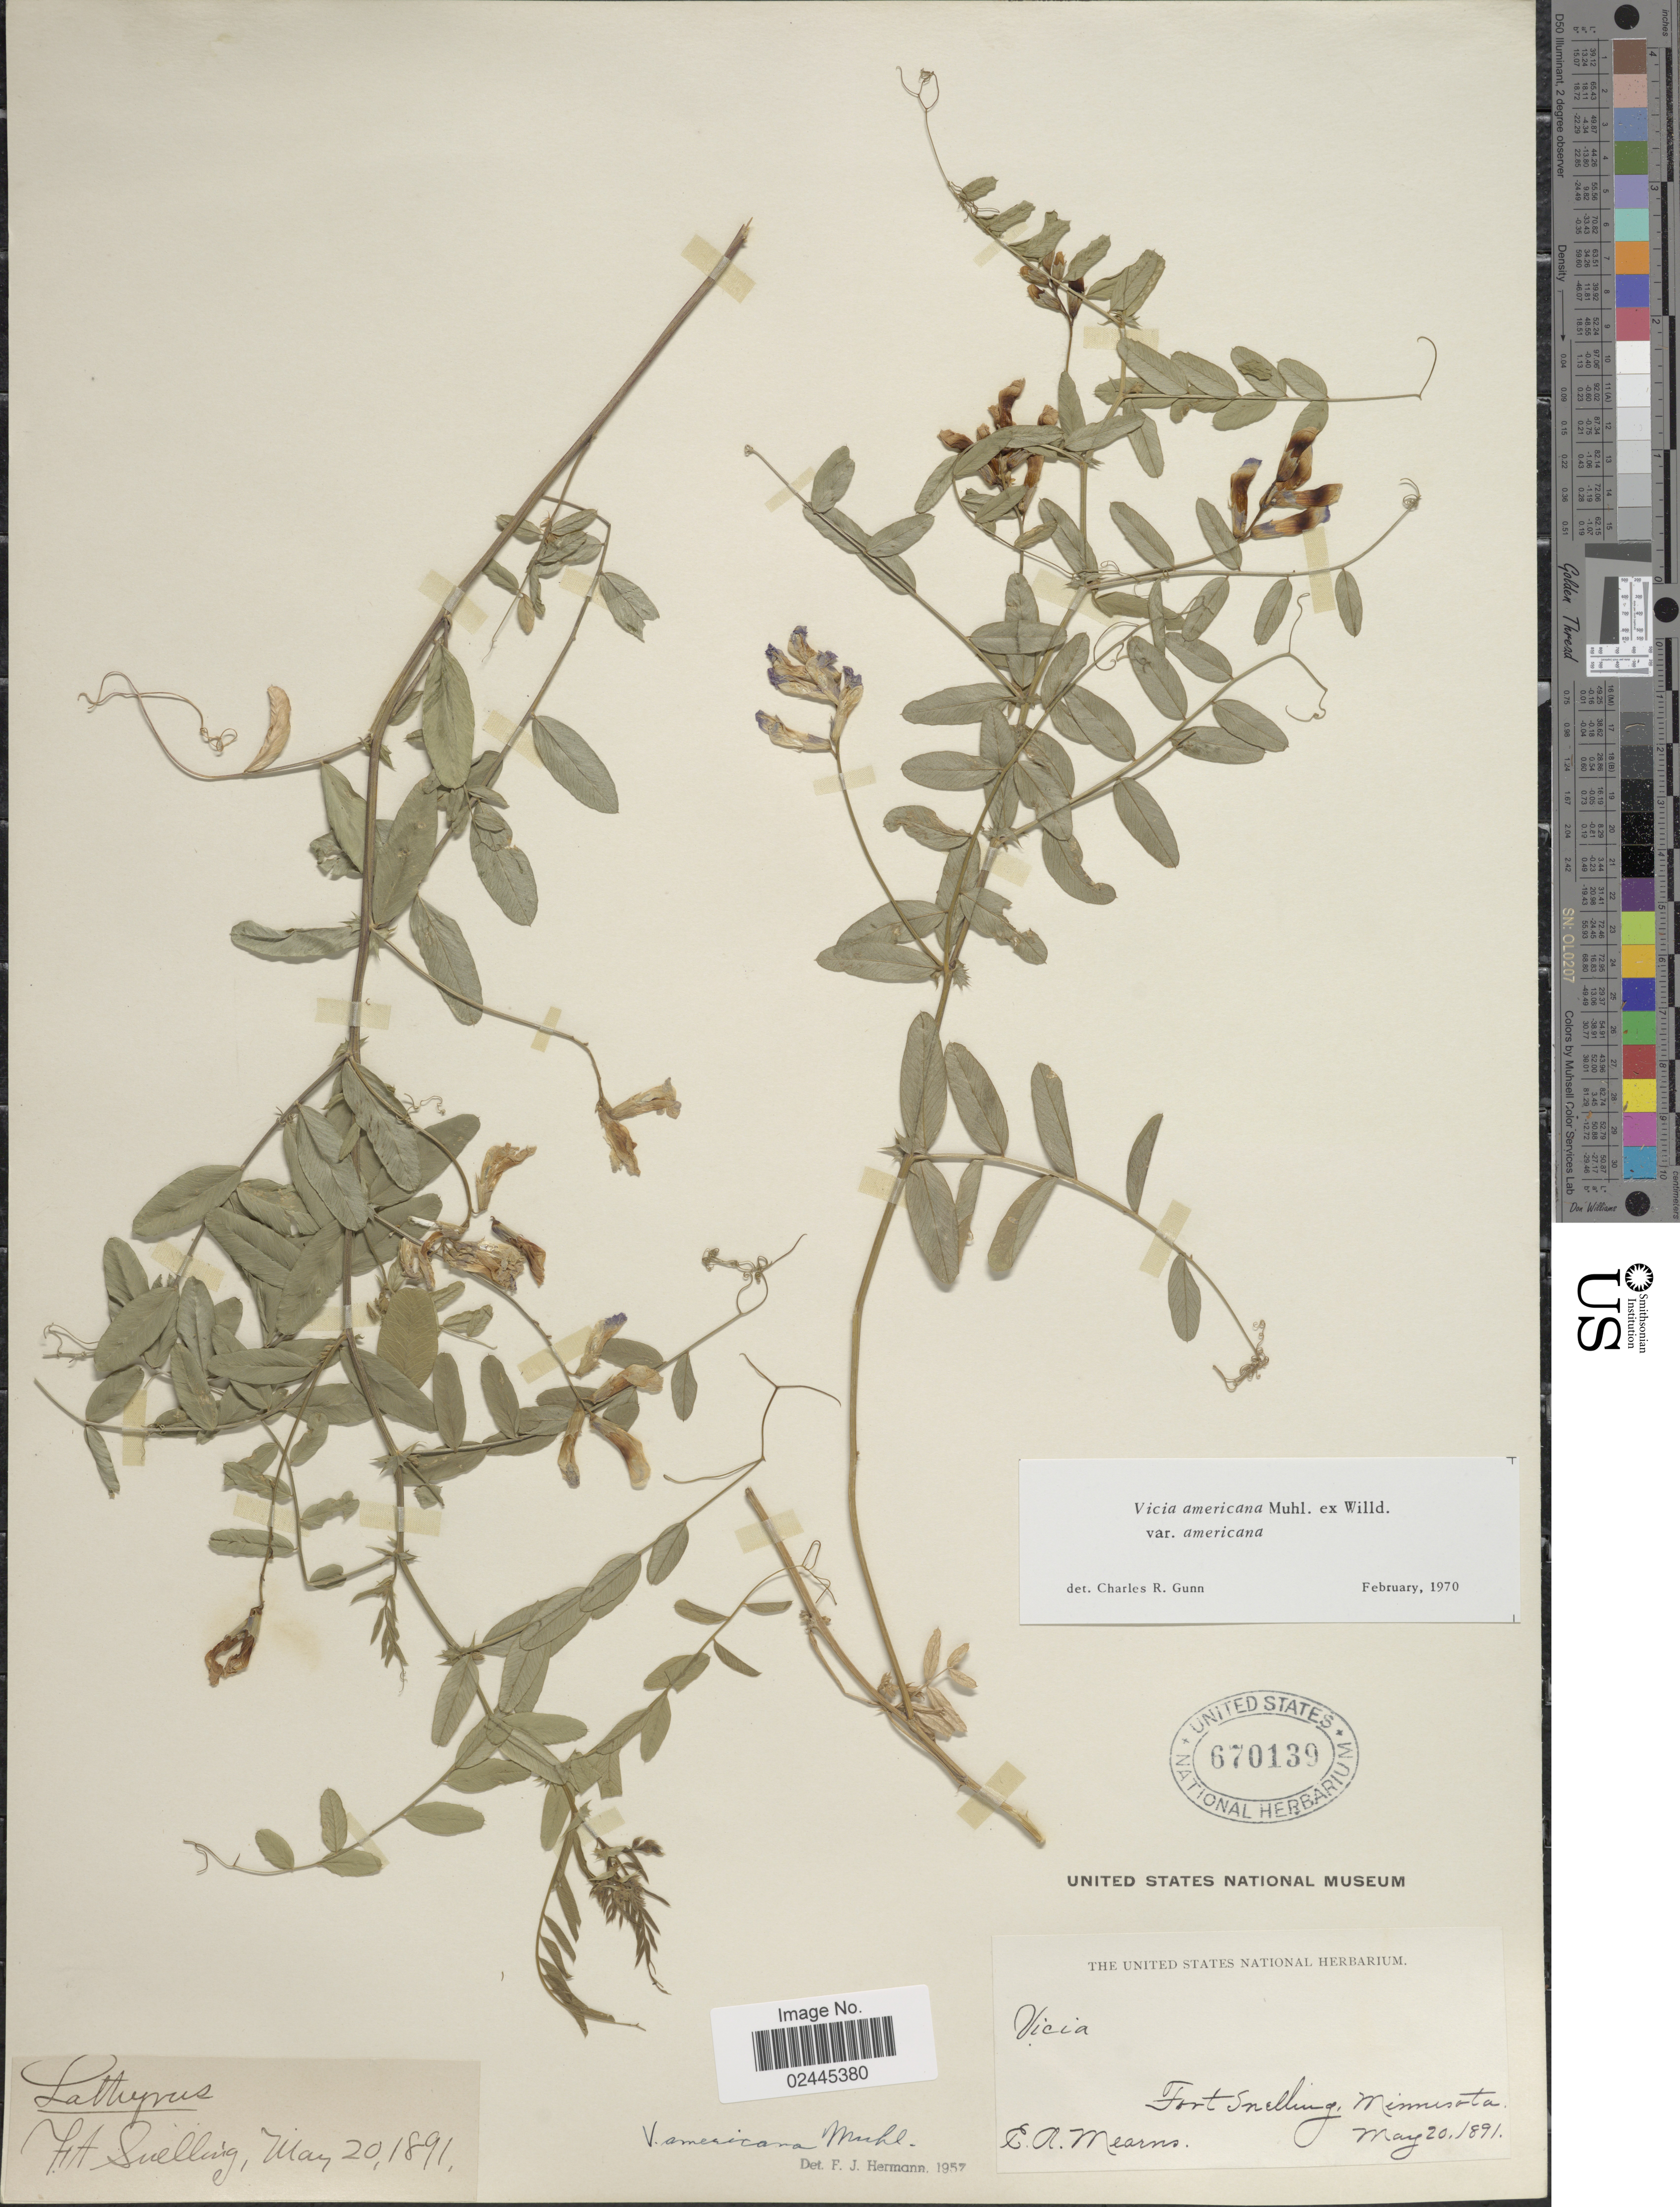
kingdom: Plantae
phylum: Tracheophyta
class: Magnoliopsida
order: Fabales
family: Fabaceae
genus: Vicia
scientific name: Vicia americana var. americana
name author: Muhl. ex Willd.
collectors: E. A. Mearns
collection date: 1891-05-20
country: United States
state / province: Minnesota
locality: Fort Snelling, Minnesota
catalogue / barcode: US 670139